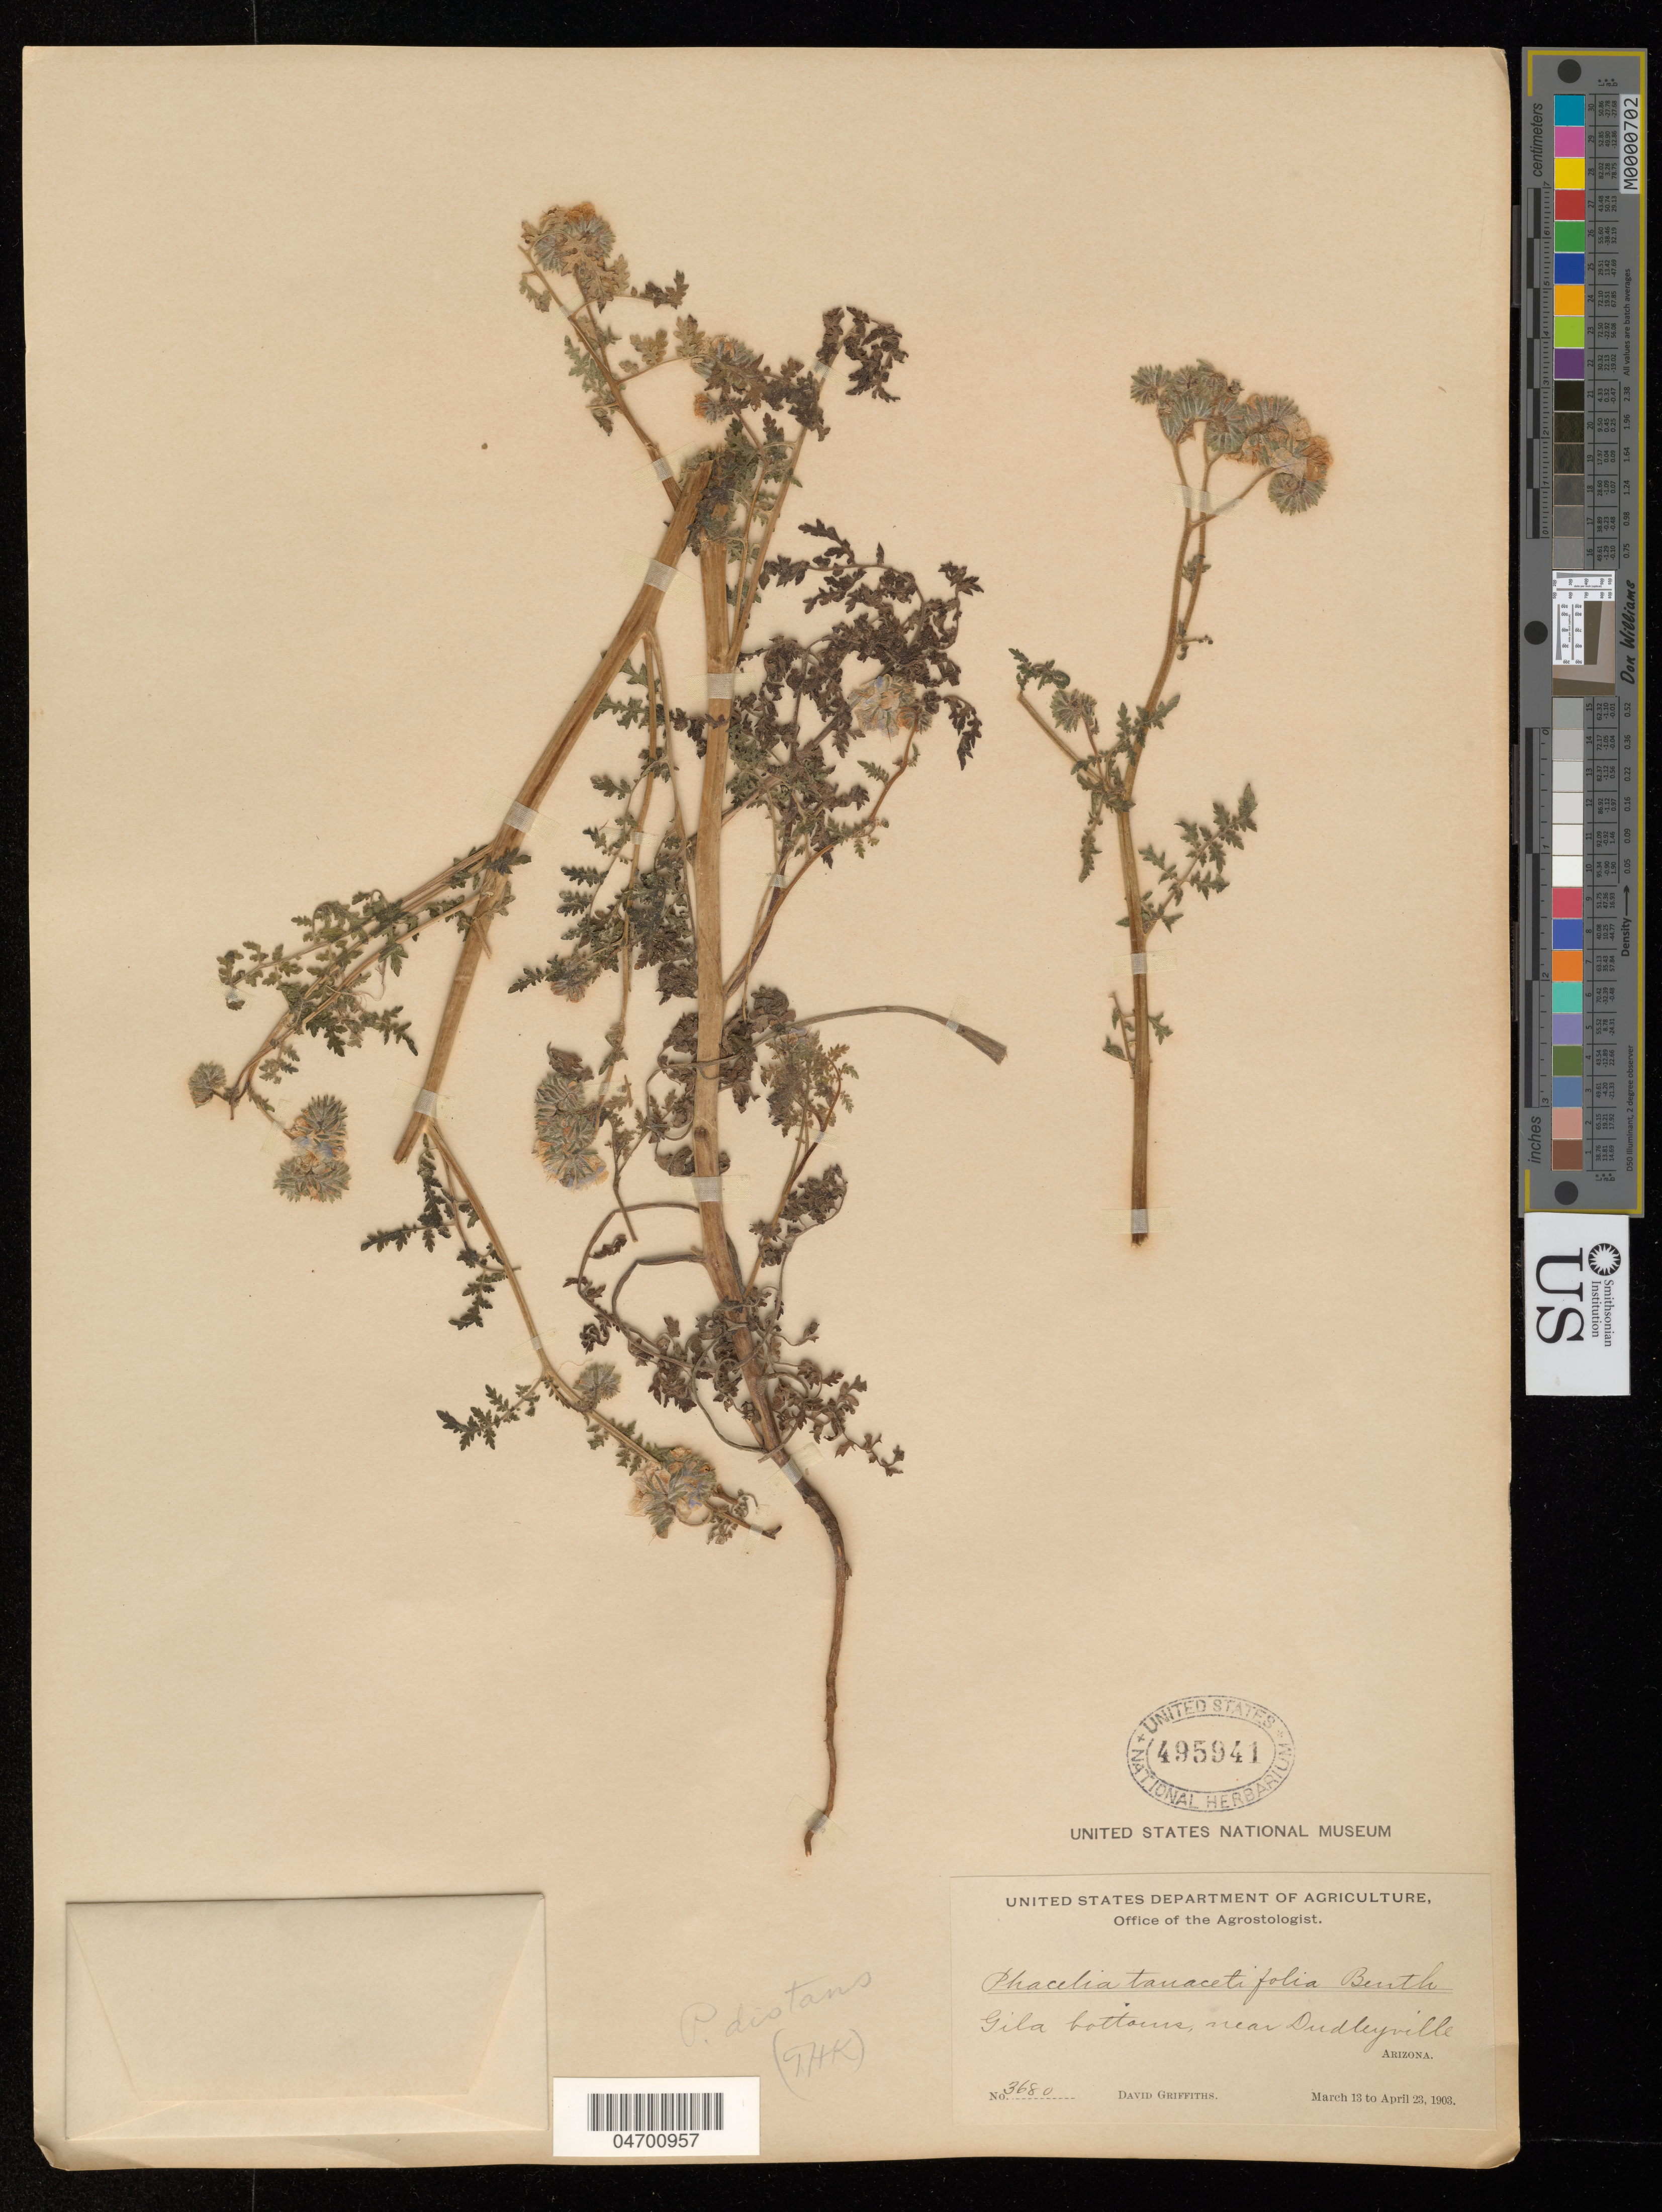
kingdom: Plantae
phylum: Tracheophyta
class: Magnoliopsida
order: Boraginales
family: Hydrophyllaceae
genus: Phacelia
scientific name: Phacelia distans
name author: Benth.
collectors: D. Griffiths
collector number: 3680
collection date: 1903-03-13/1903-04-23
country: United States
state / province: Arizona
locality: Gila bottoms, near Dudleyville.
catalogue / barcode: US 495941